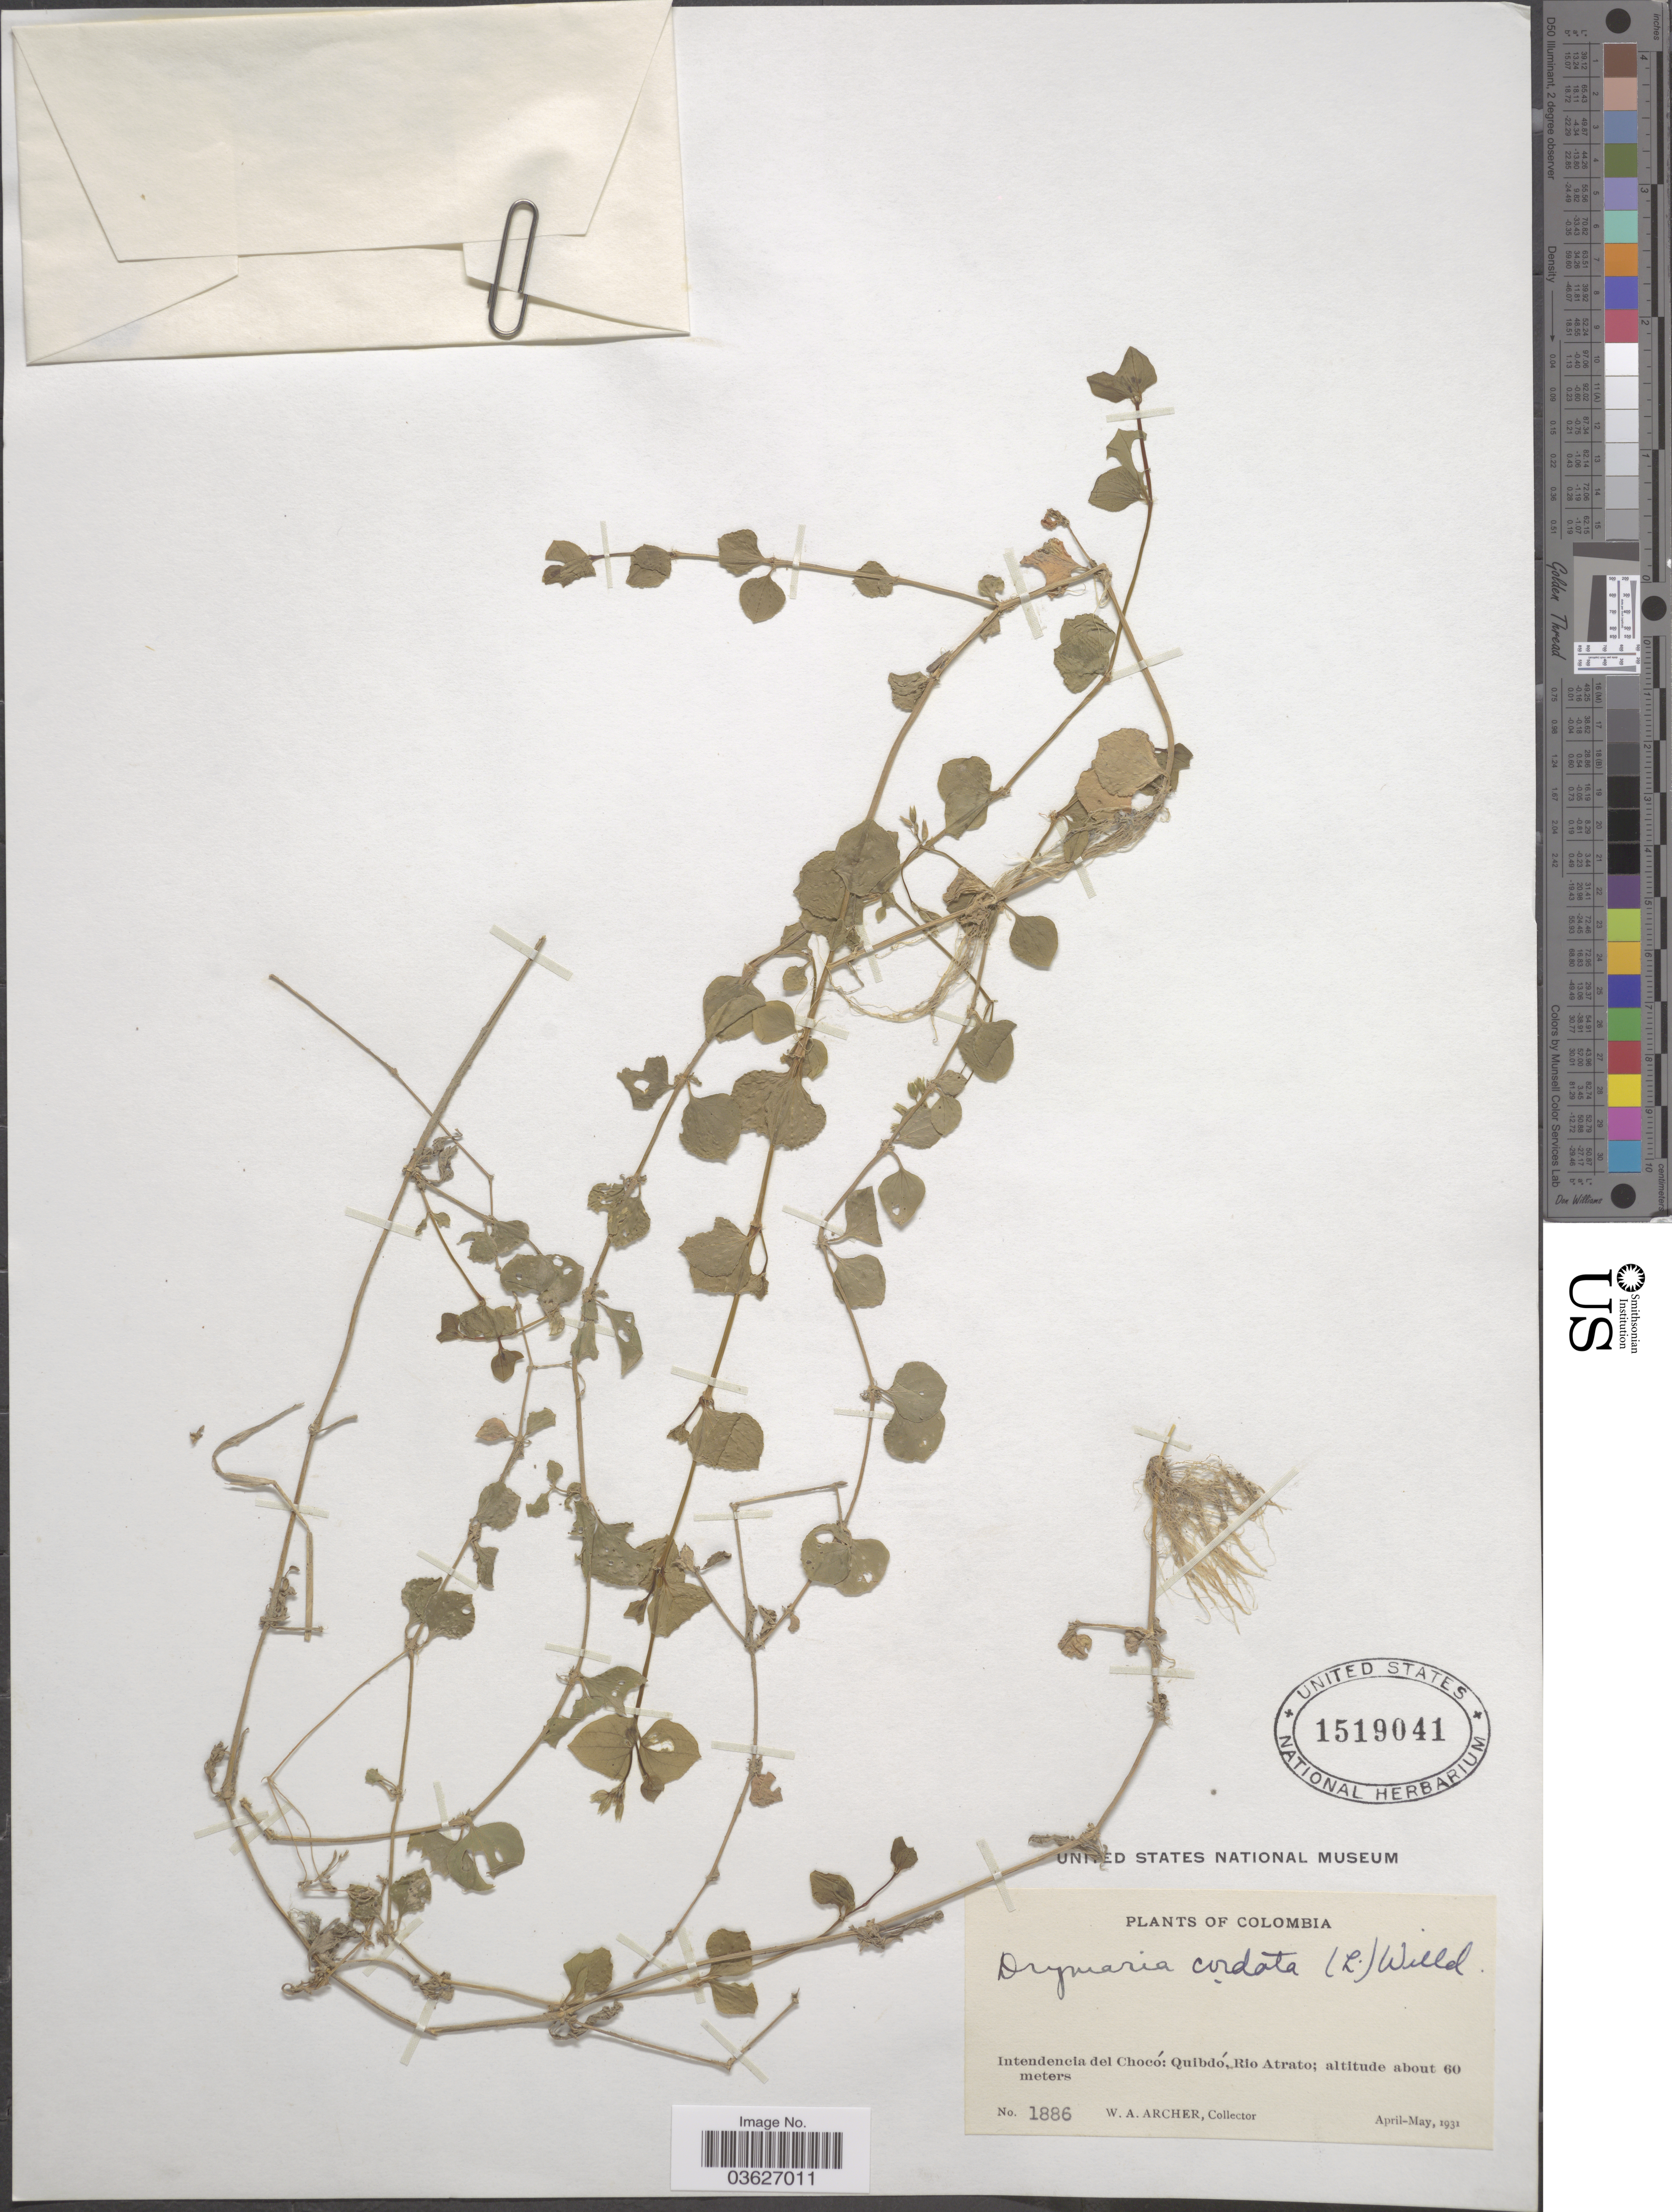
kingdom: Plantae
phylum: Tracheophyta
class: Magnoliopsida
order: Caryophyllales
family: Caryophyllaceae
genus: Drymaria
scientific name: Drymaria cordata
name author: (L.) Willd. ex Schult.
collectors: W. Archer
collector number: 1886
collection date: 1931-04/1931-05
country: Colombia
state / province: Chocó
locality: Intendencia del Chocó: Quibdó, Rio Atrato.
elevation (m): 60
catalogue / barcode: US 1519041